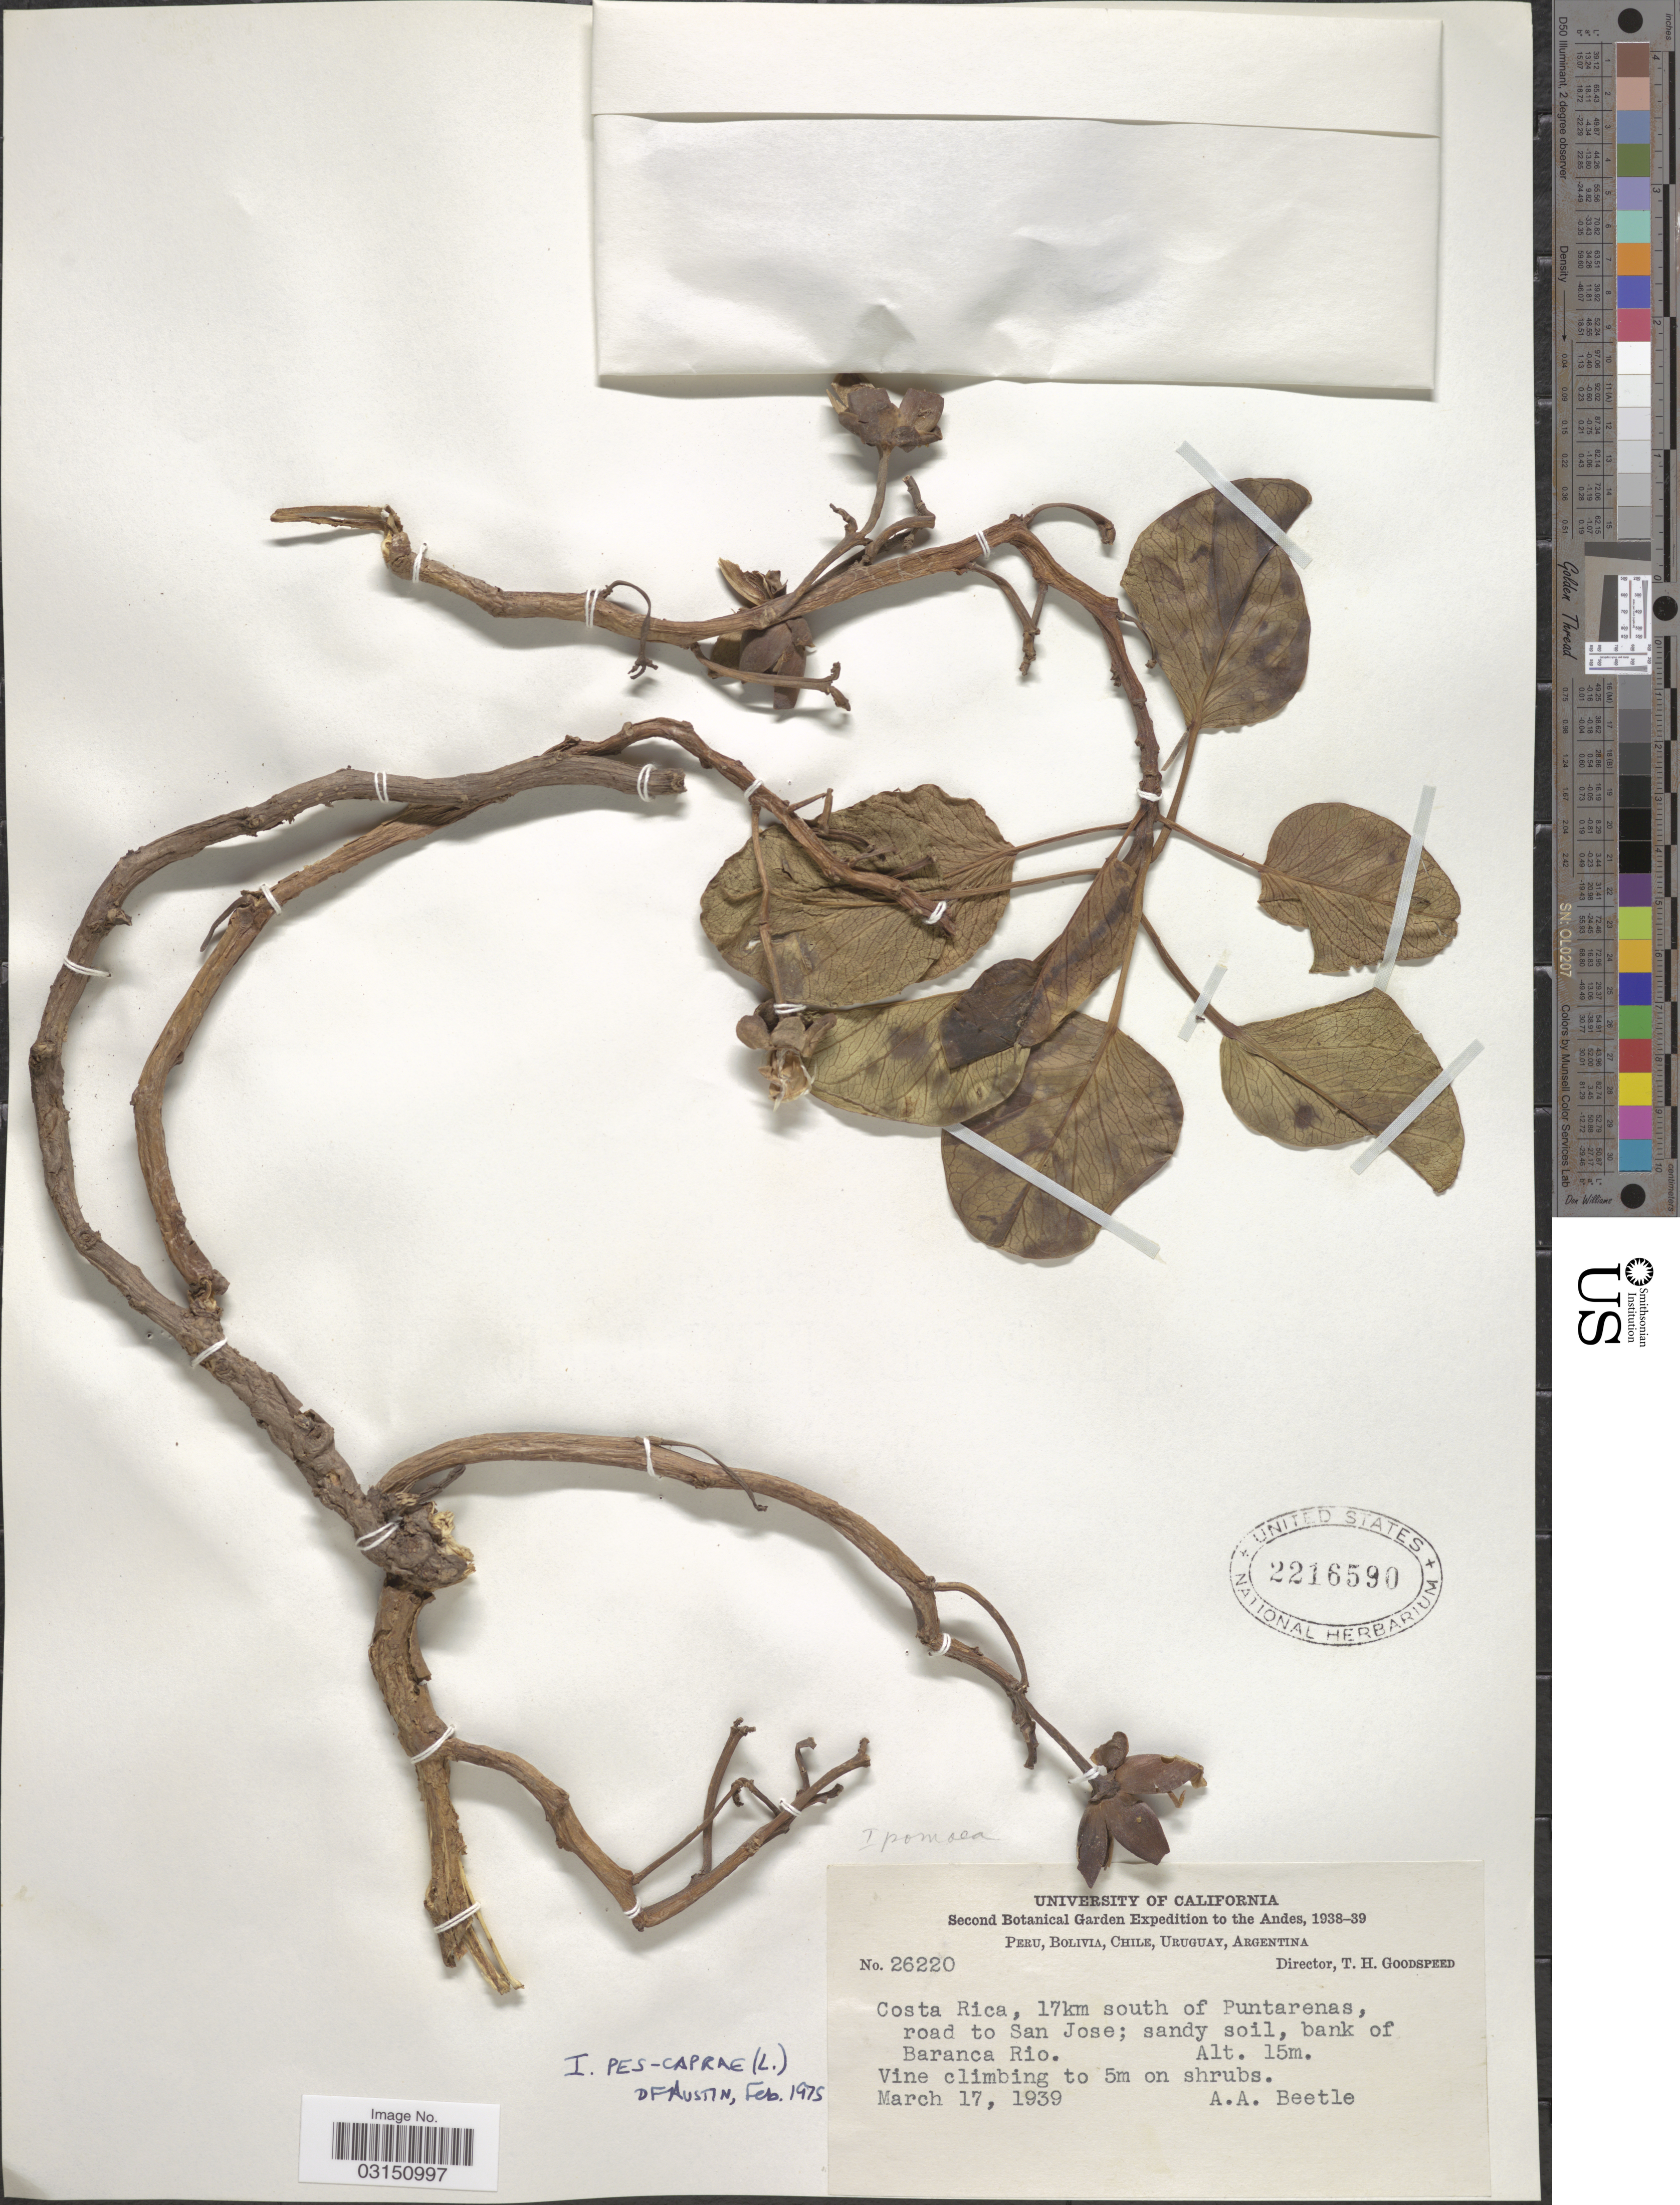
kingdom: Plantae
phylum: Tracheophyta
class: Magnoliopsida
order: Solanales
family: Convolvulaceae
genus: Ipomoea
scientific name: Ipomoea pes-caprae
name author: (L.) R. Br.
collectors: A. A. Beetle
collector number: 26220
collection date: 1939-03-17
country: Costa Rica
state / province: Puntarenas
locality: Andes, 17km south of Puntarenas, road to San Jose, bank of Barranco Rio.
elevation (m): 15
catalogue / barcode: US 2216590